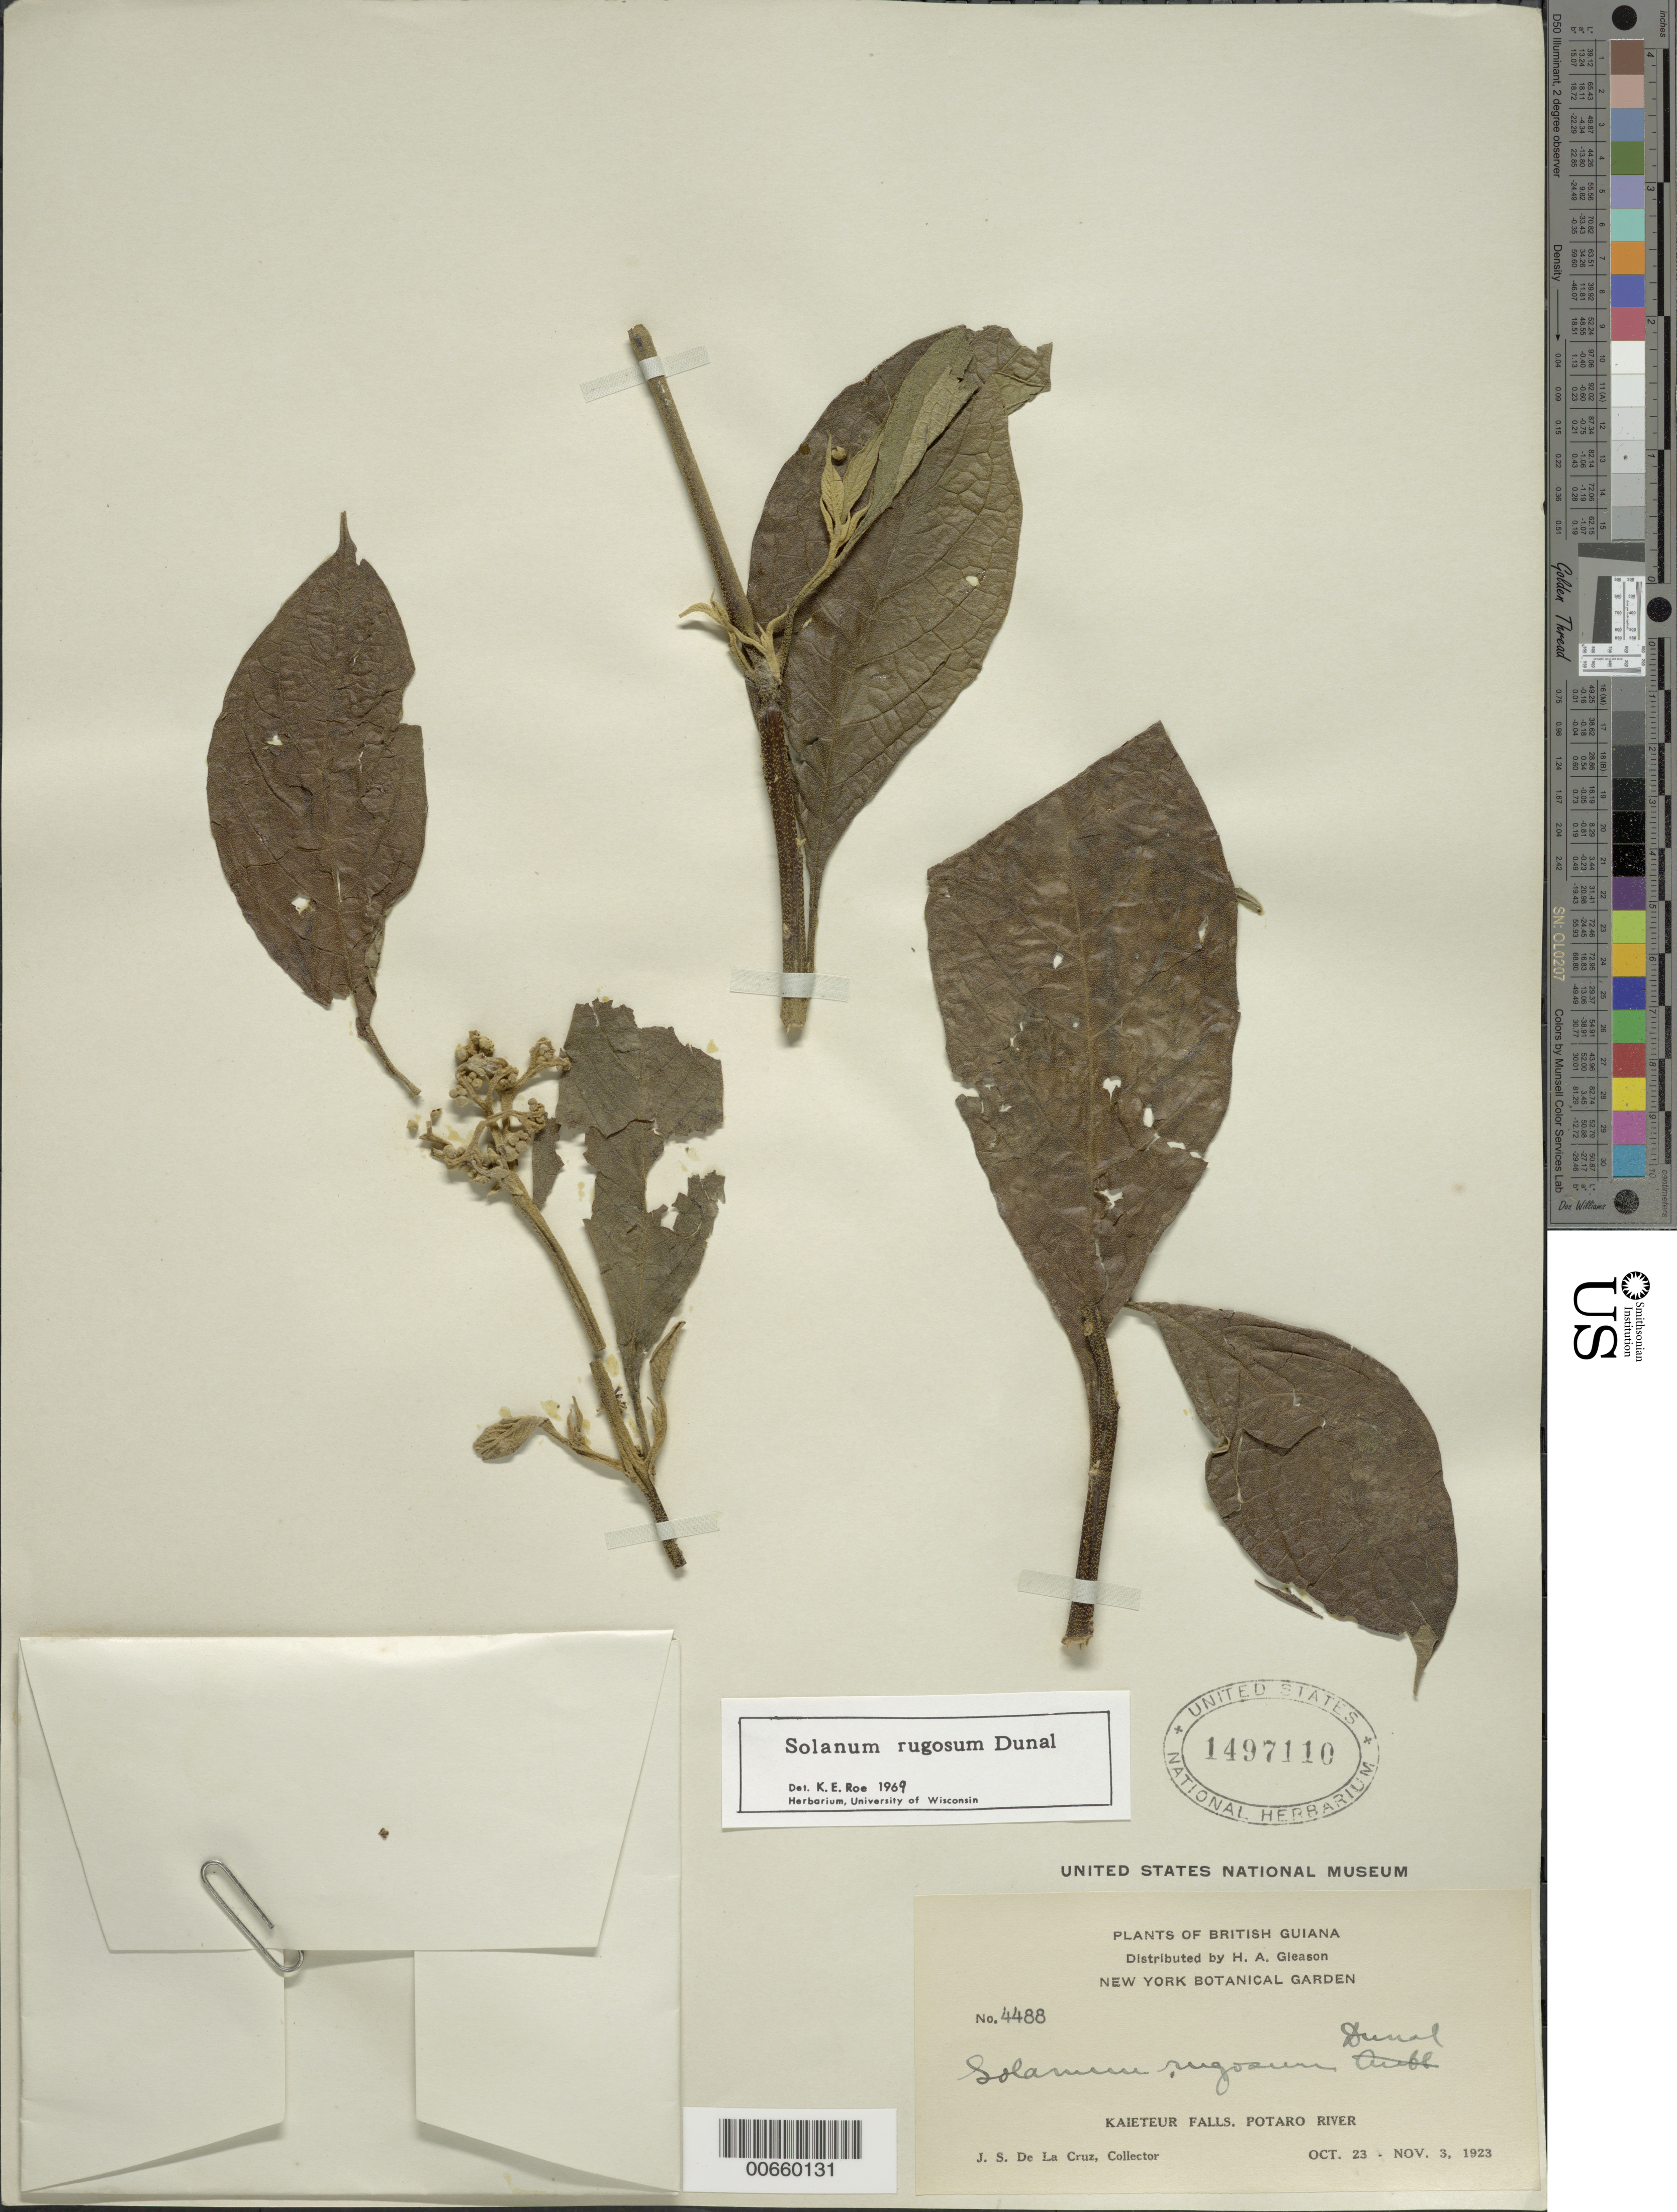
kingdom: Plantae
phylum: Tracheophyta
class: Magnoliopsida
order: Solanales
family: Solanaceae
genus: Solanum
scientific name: Solanum rugosum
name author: Dunal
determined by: Roe, K. E.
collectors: J. S. de la Cruz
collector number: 4488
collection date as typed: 10 Oct 1923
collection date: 1923-10-10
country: Guyana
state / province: Potaro-Siparuni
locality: Kaieteur Falls, Potaro R.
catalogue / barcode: US 1497110